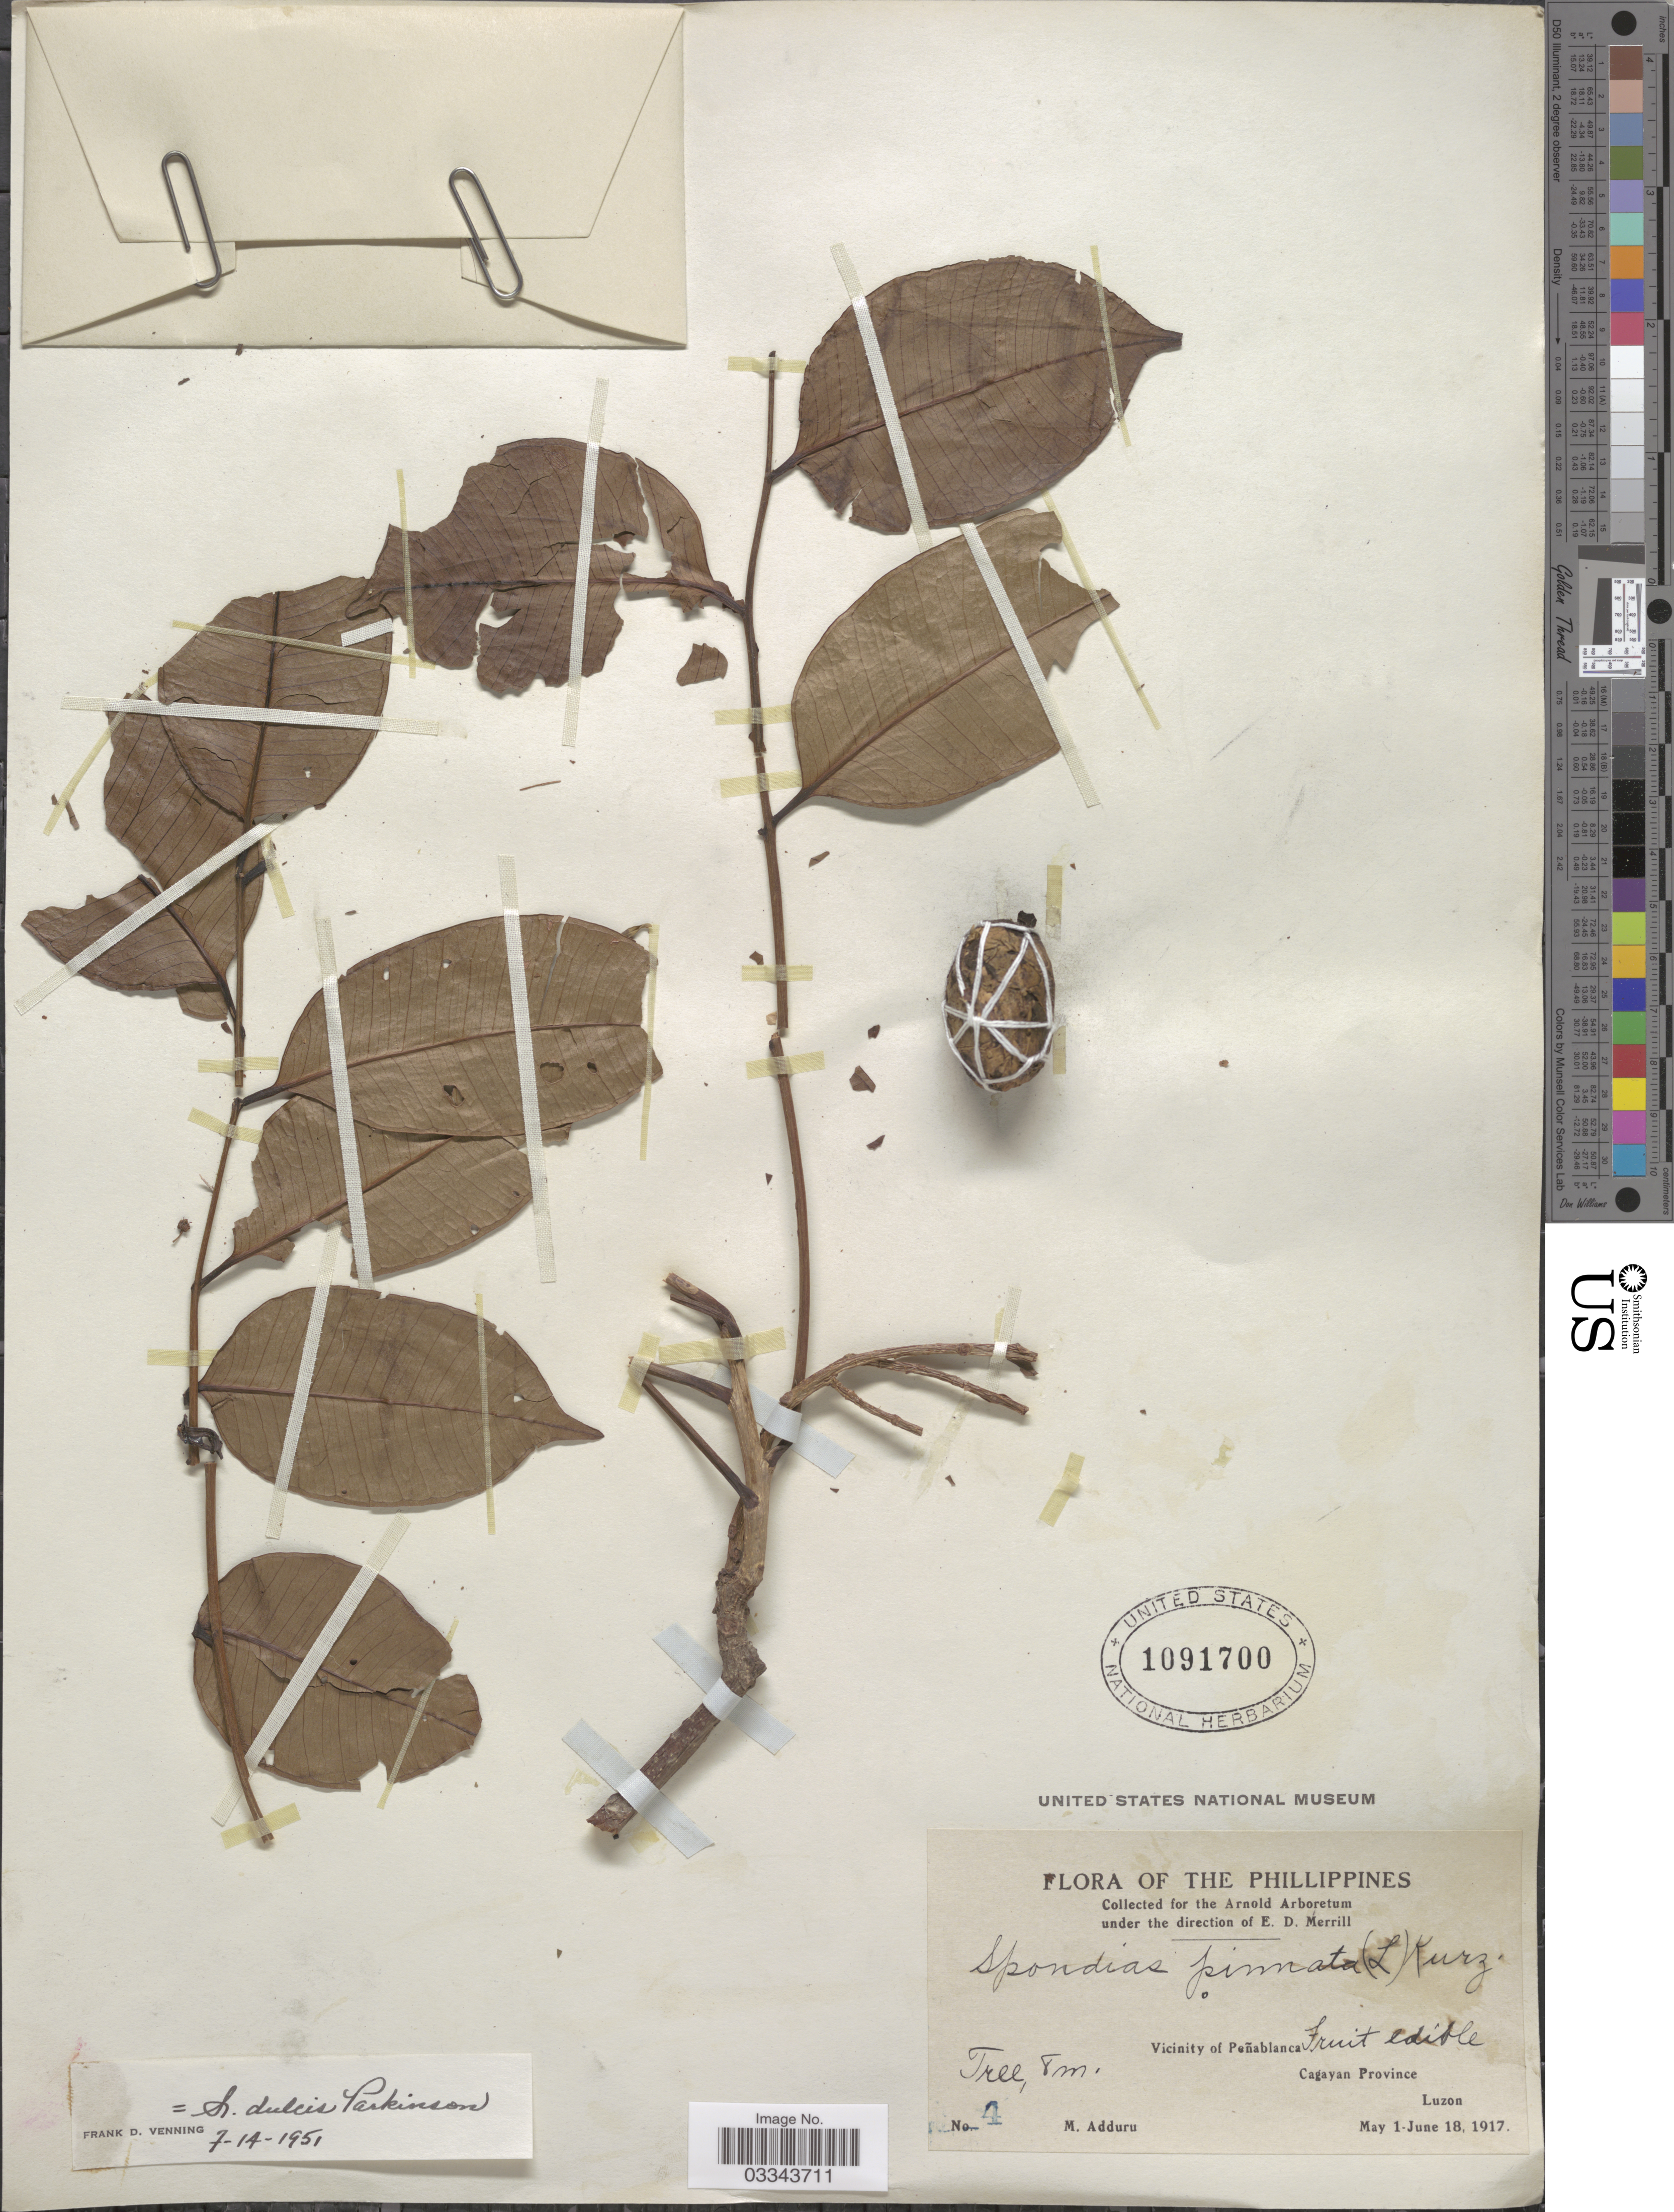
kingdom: Plantae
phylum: Tracheophyta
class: Magnoliopsida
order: Sapindales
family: Anacardiaceae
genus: Spondias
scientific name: Spondias dulcis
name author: Parkinson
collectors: M. Adduru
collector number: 4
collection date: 1917-05-01/1917-06-18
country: Philippines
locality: Vicinity of Peñablanca, Cagayan Province. Luzon.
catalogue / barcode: US 1091700